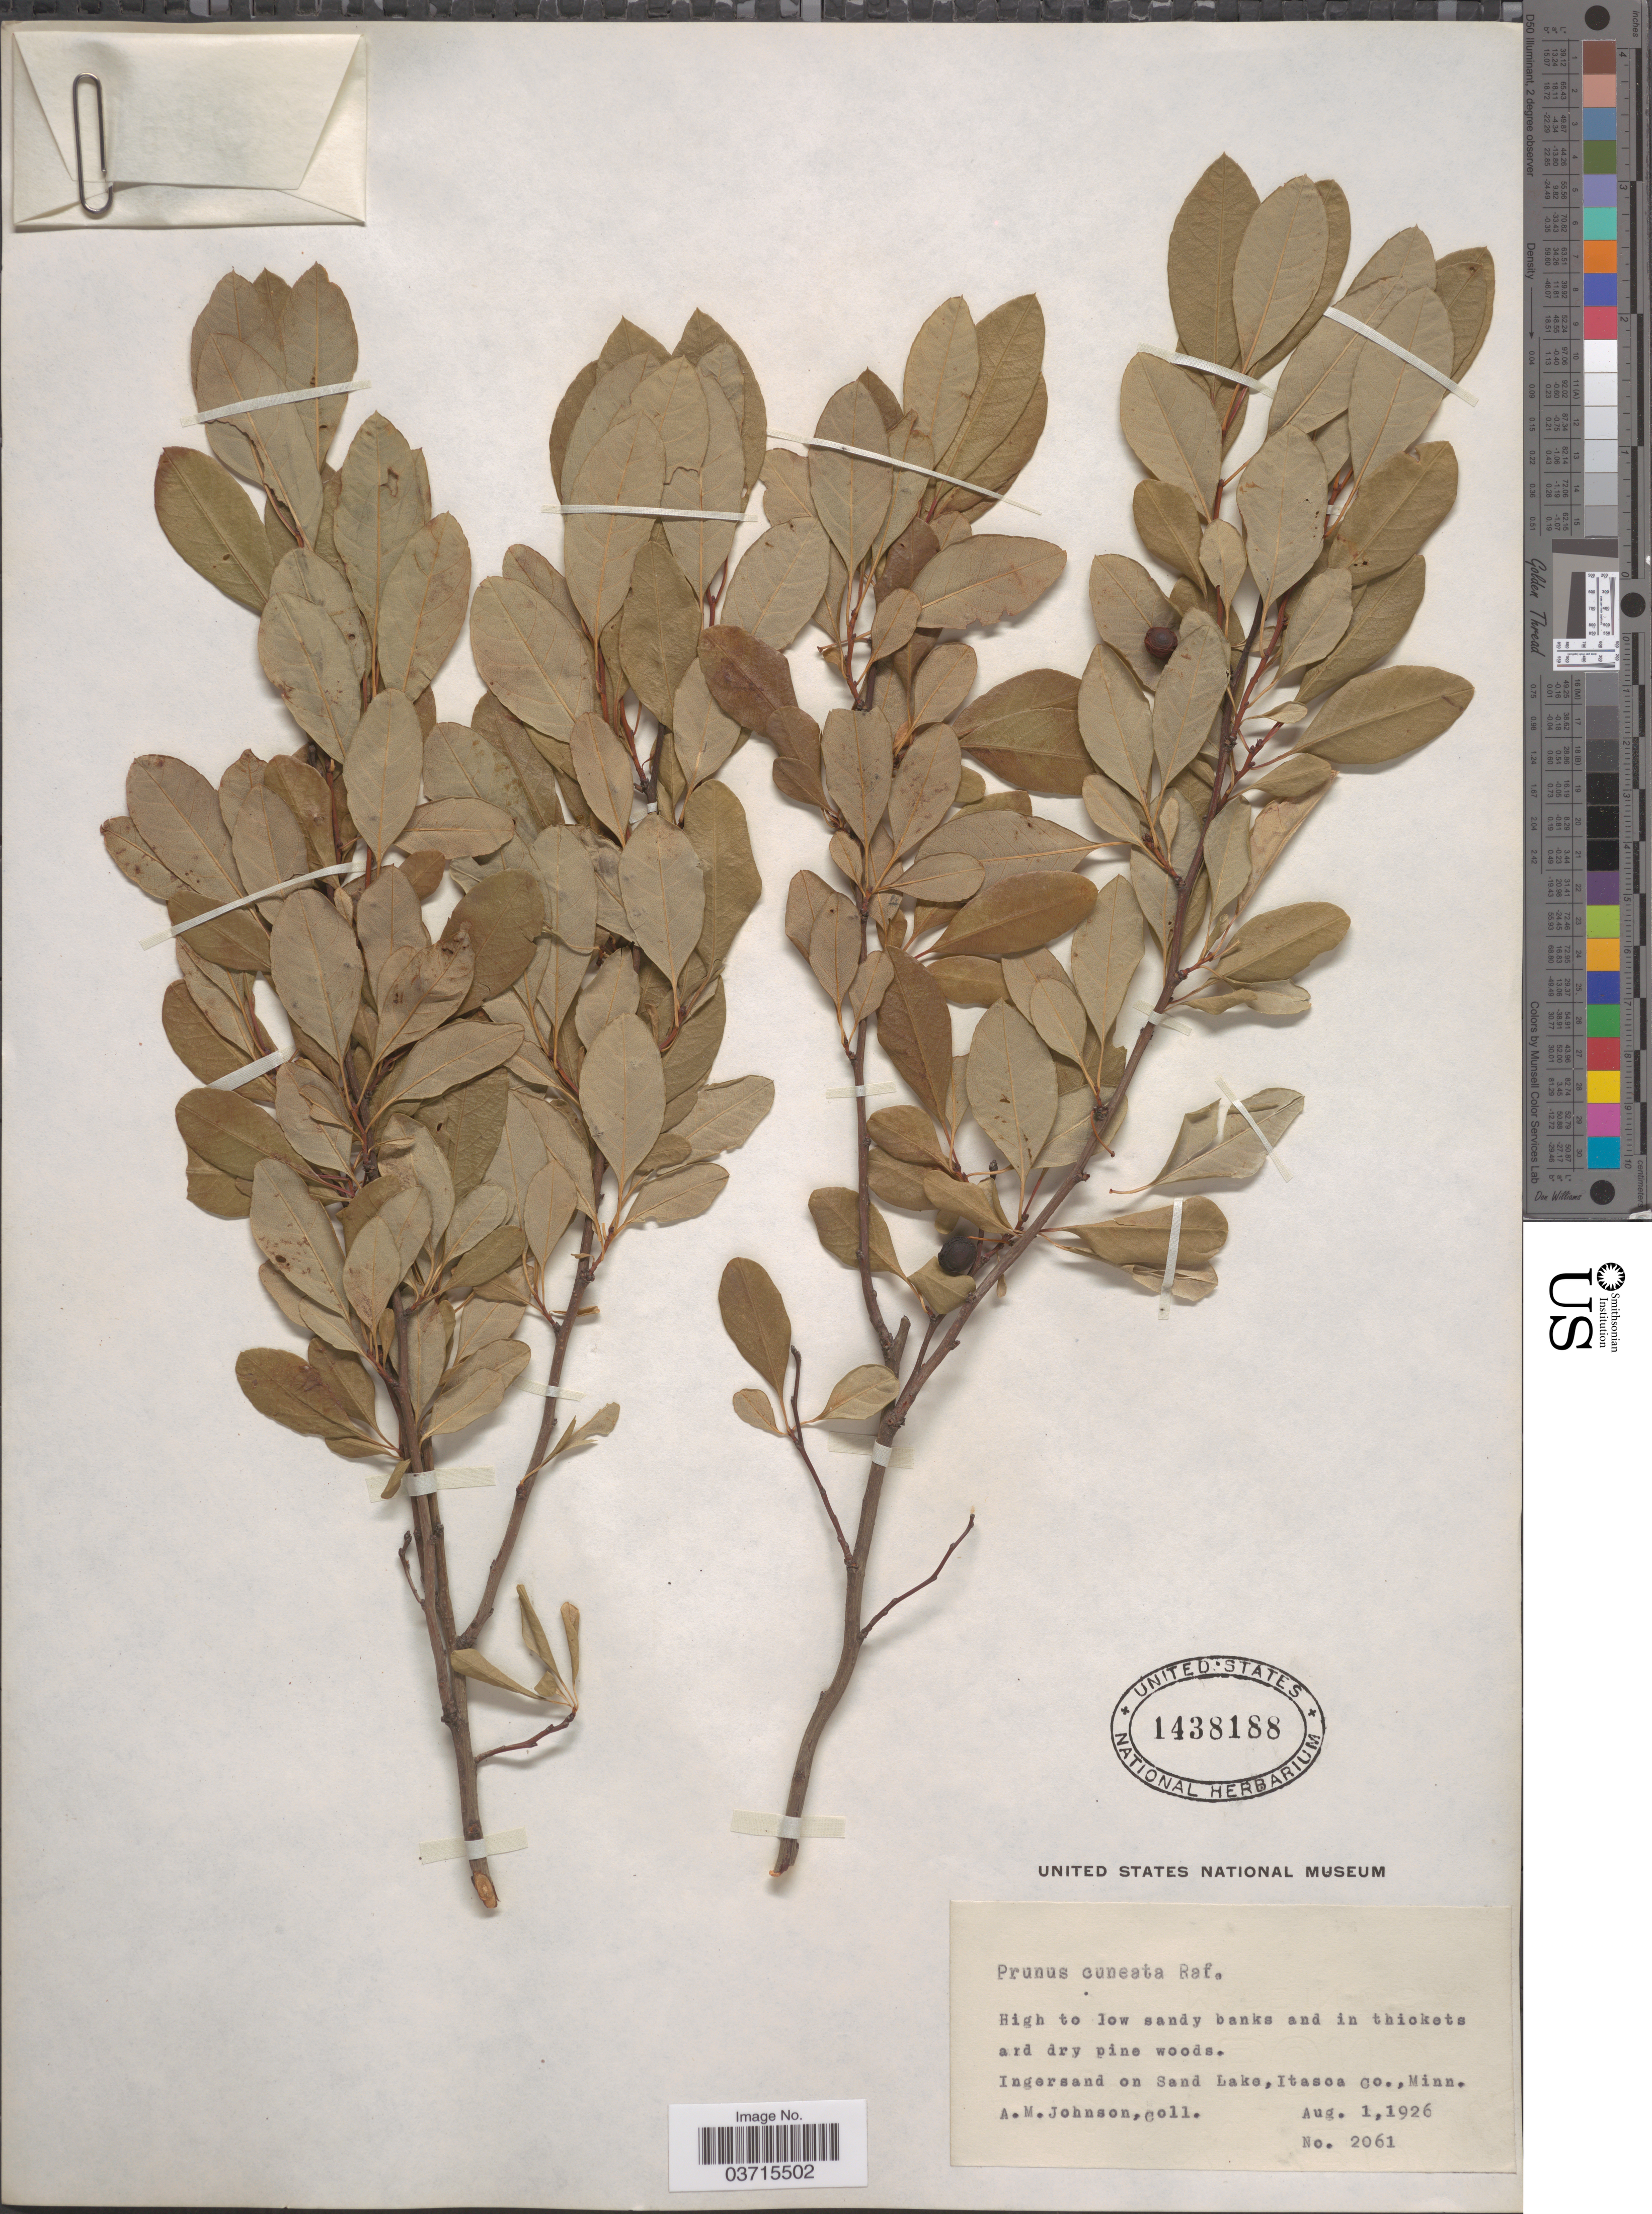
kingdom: Plantae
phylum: Tracheophyta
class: Magnoliopsida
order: Rosales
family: Rosaceae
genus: Prunus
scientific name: Prunus cuneata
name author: Raf.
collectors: A. M. Johnson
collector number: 2061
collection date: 1926-08-01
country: United States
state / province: Minnesota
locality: Ingersand on Sand Lake, Itasca Co.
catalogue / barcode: US 1438188